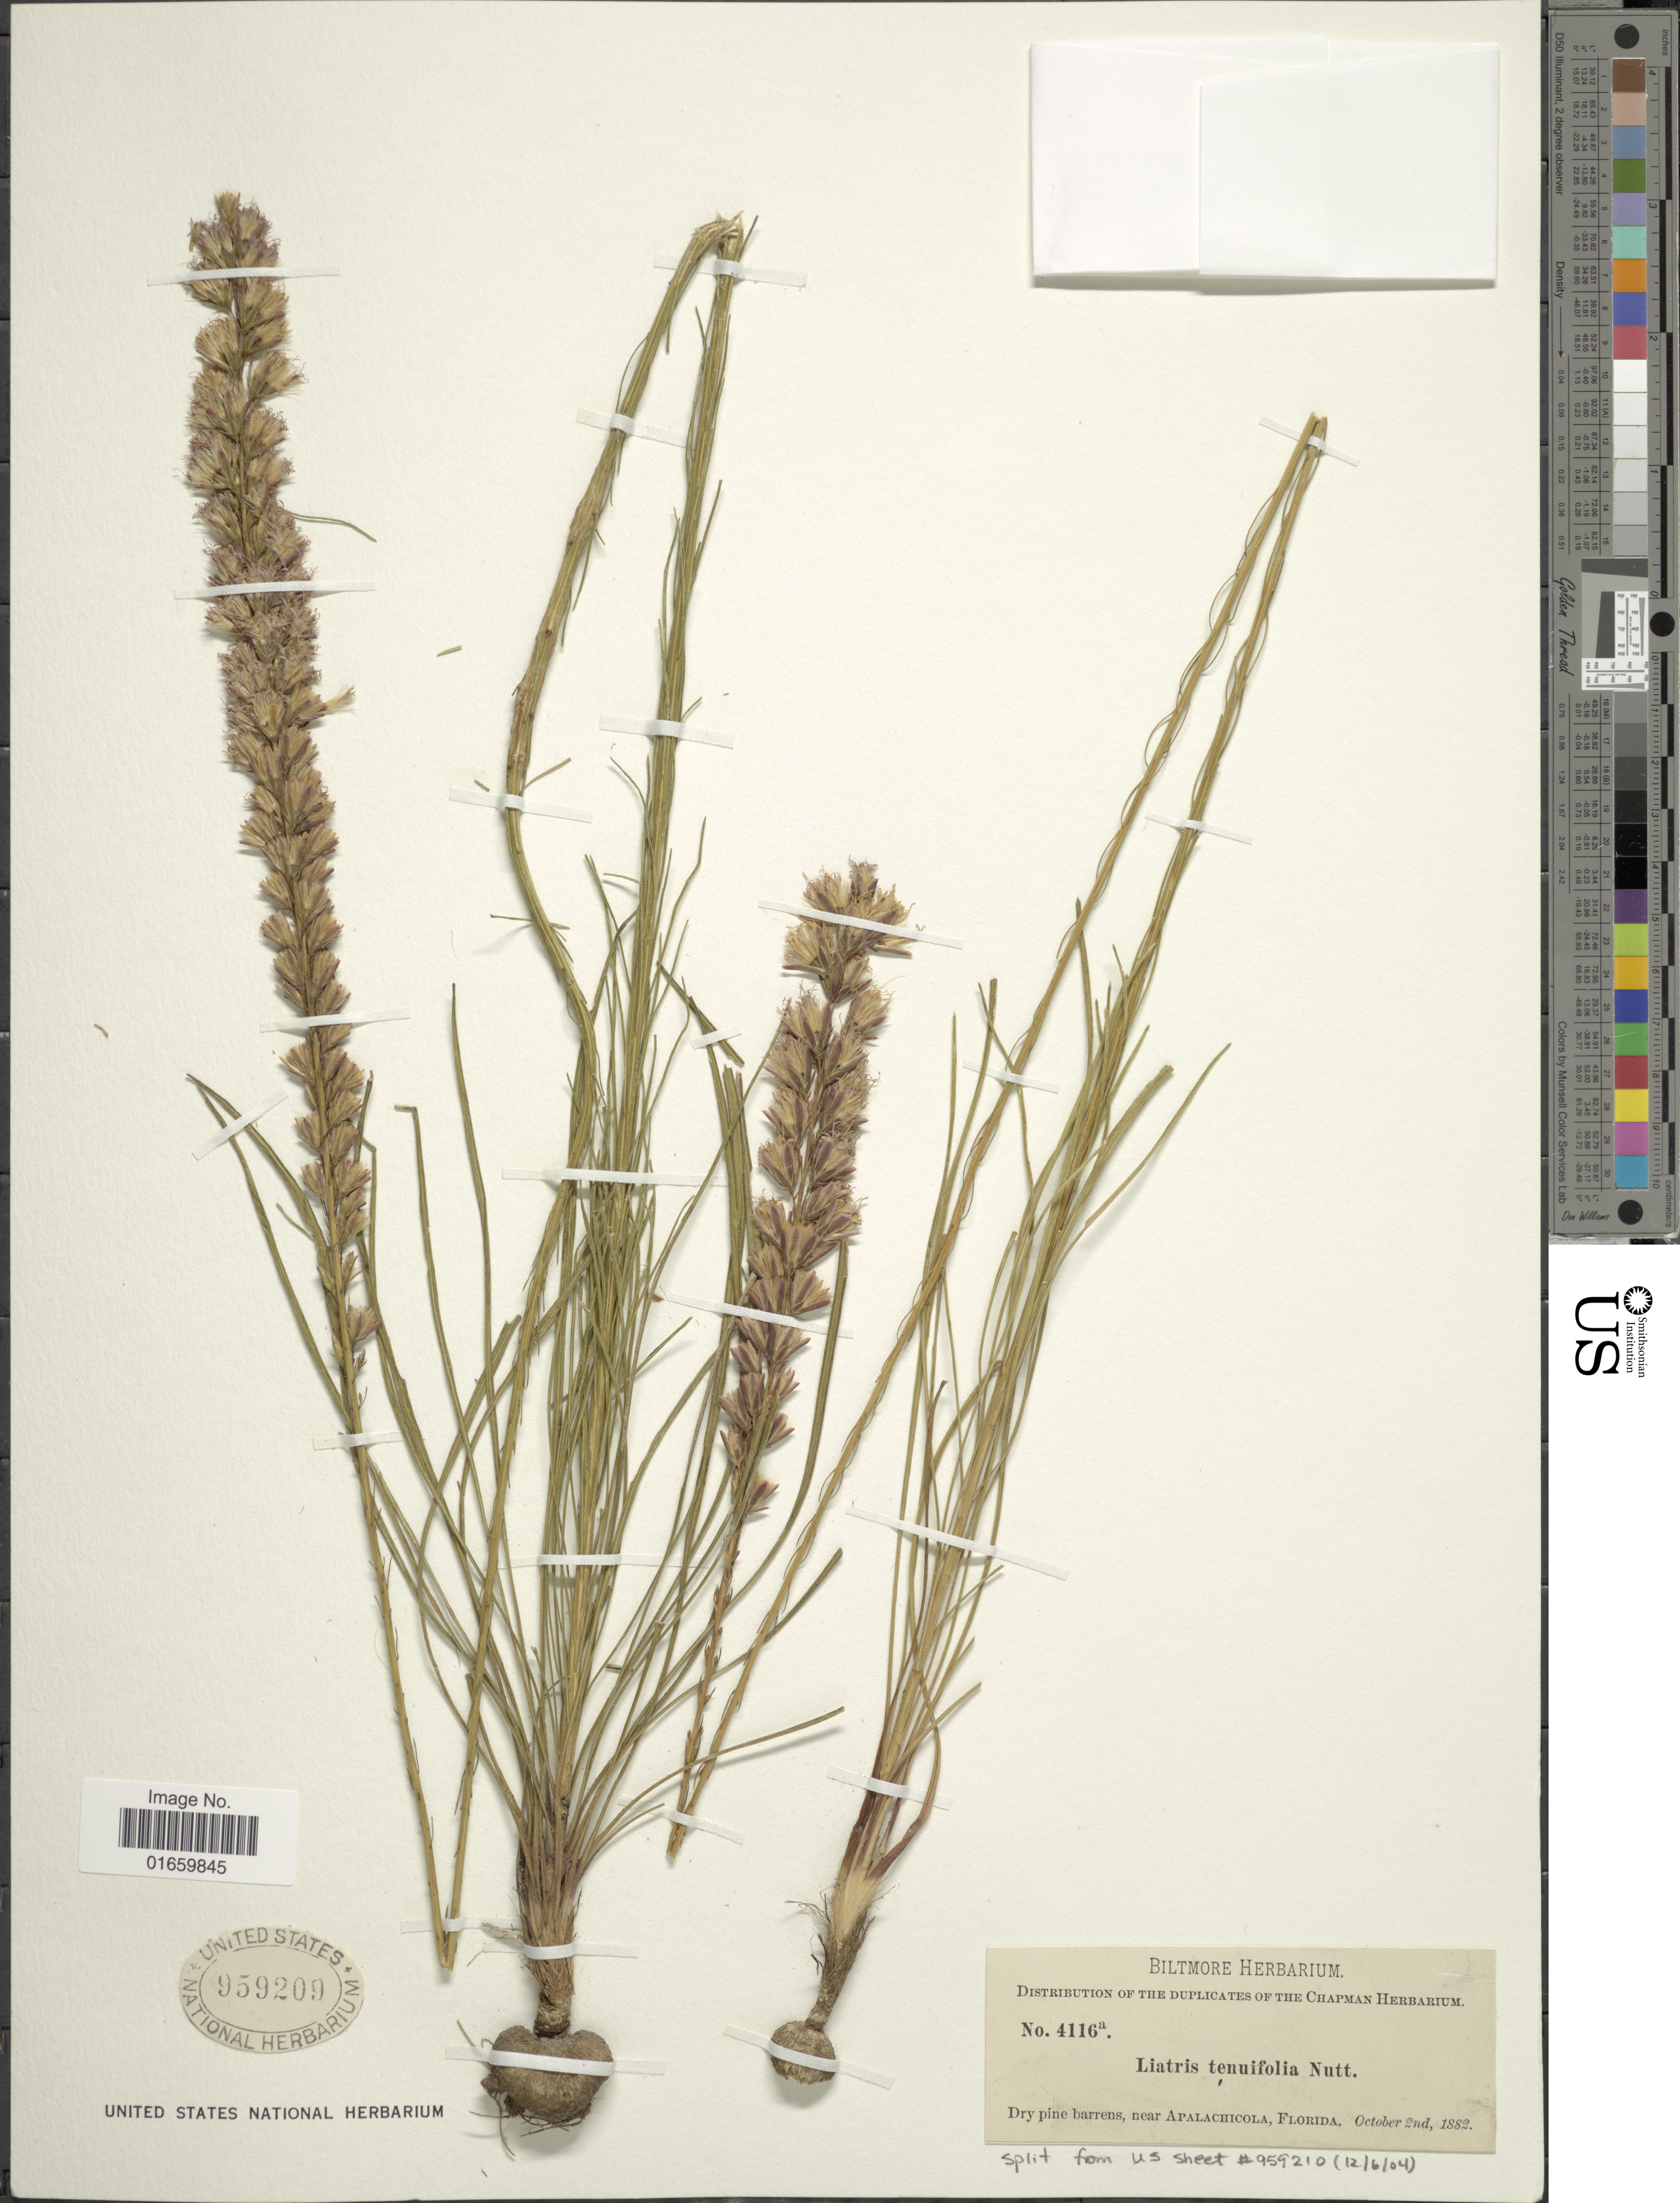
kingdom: Plantae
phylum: Tracheophyta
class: Magnoliopsida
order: Asterales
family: Asteraceae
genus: Liatris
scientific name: Liatris tenuifolia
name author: Nutt.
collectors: ex herb. Biltmore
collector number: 4116a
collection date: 1882-10-02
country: United States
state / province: Florida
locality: Near Apalachicola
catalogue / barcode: US 959209